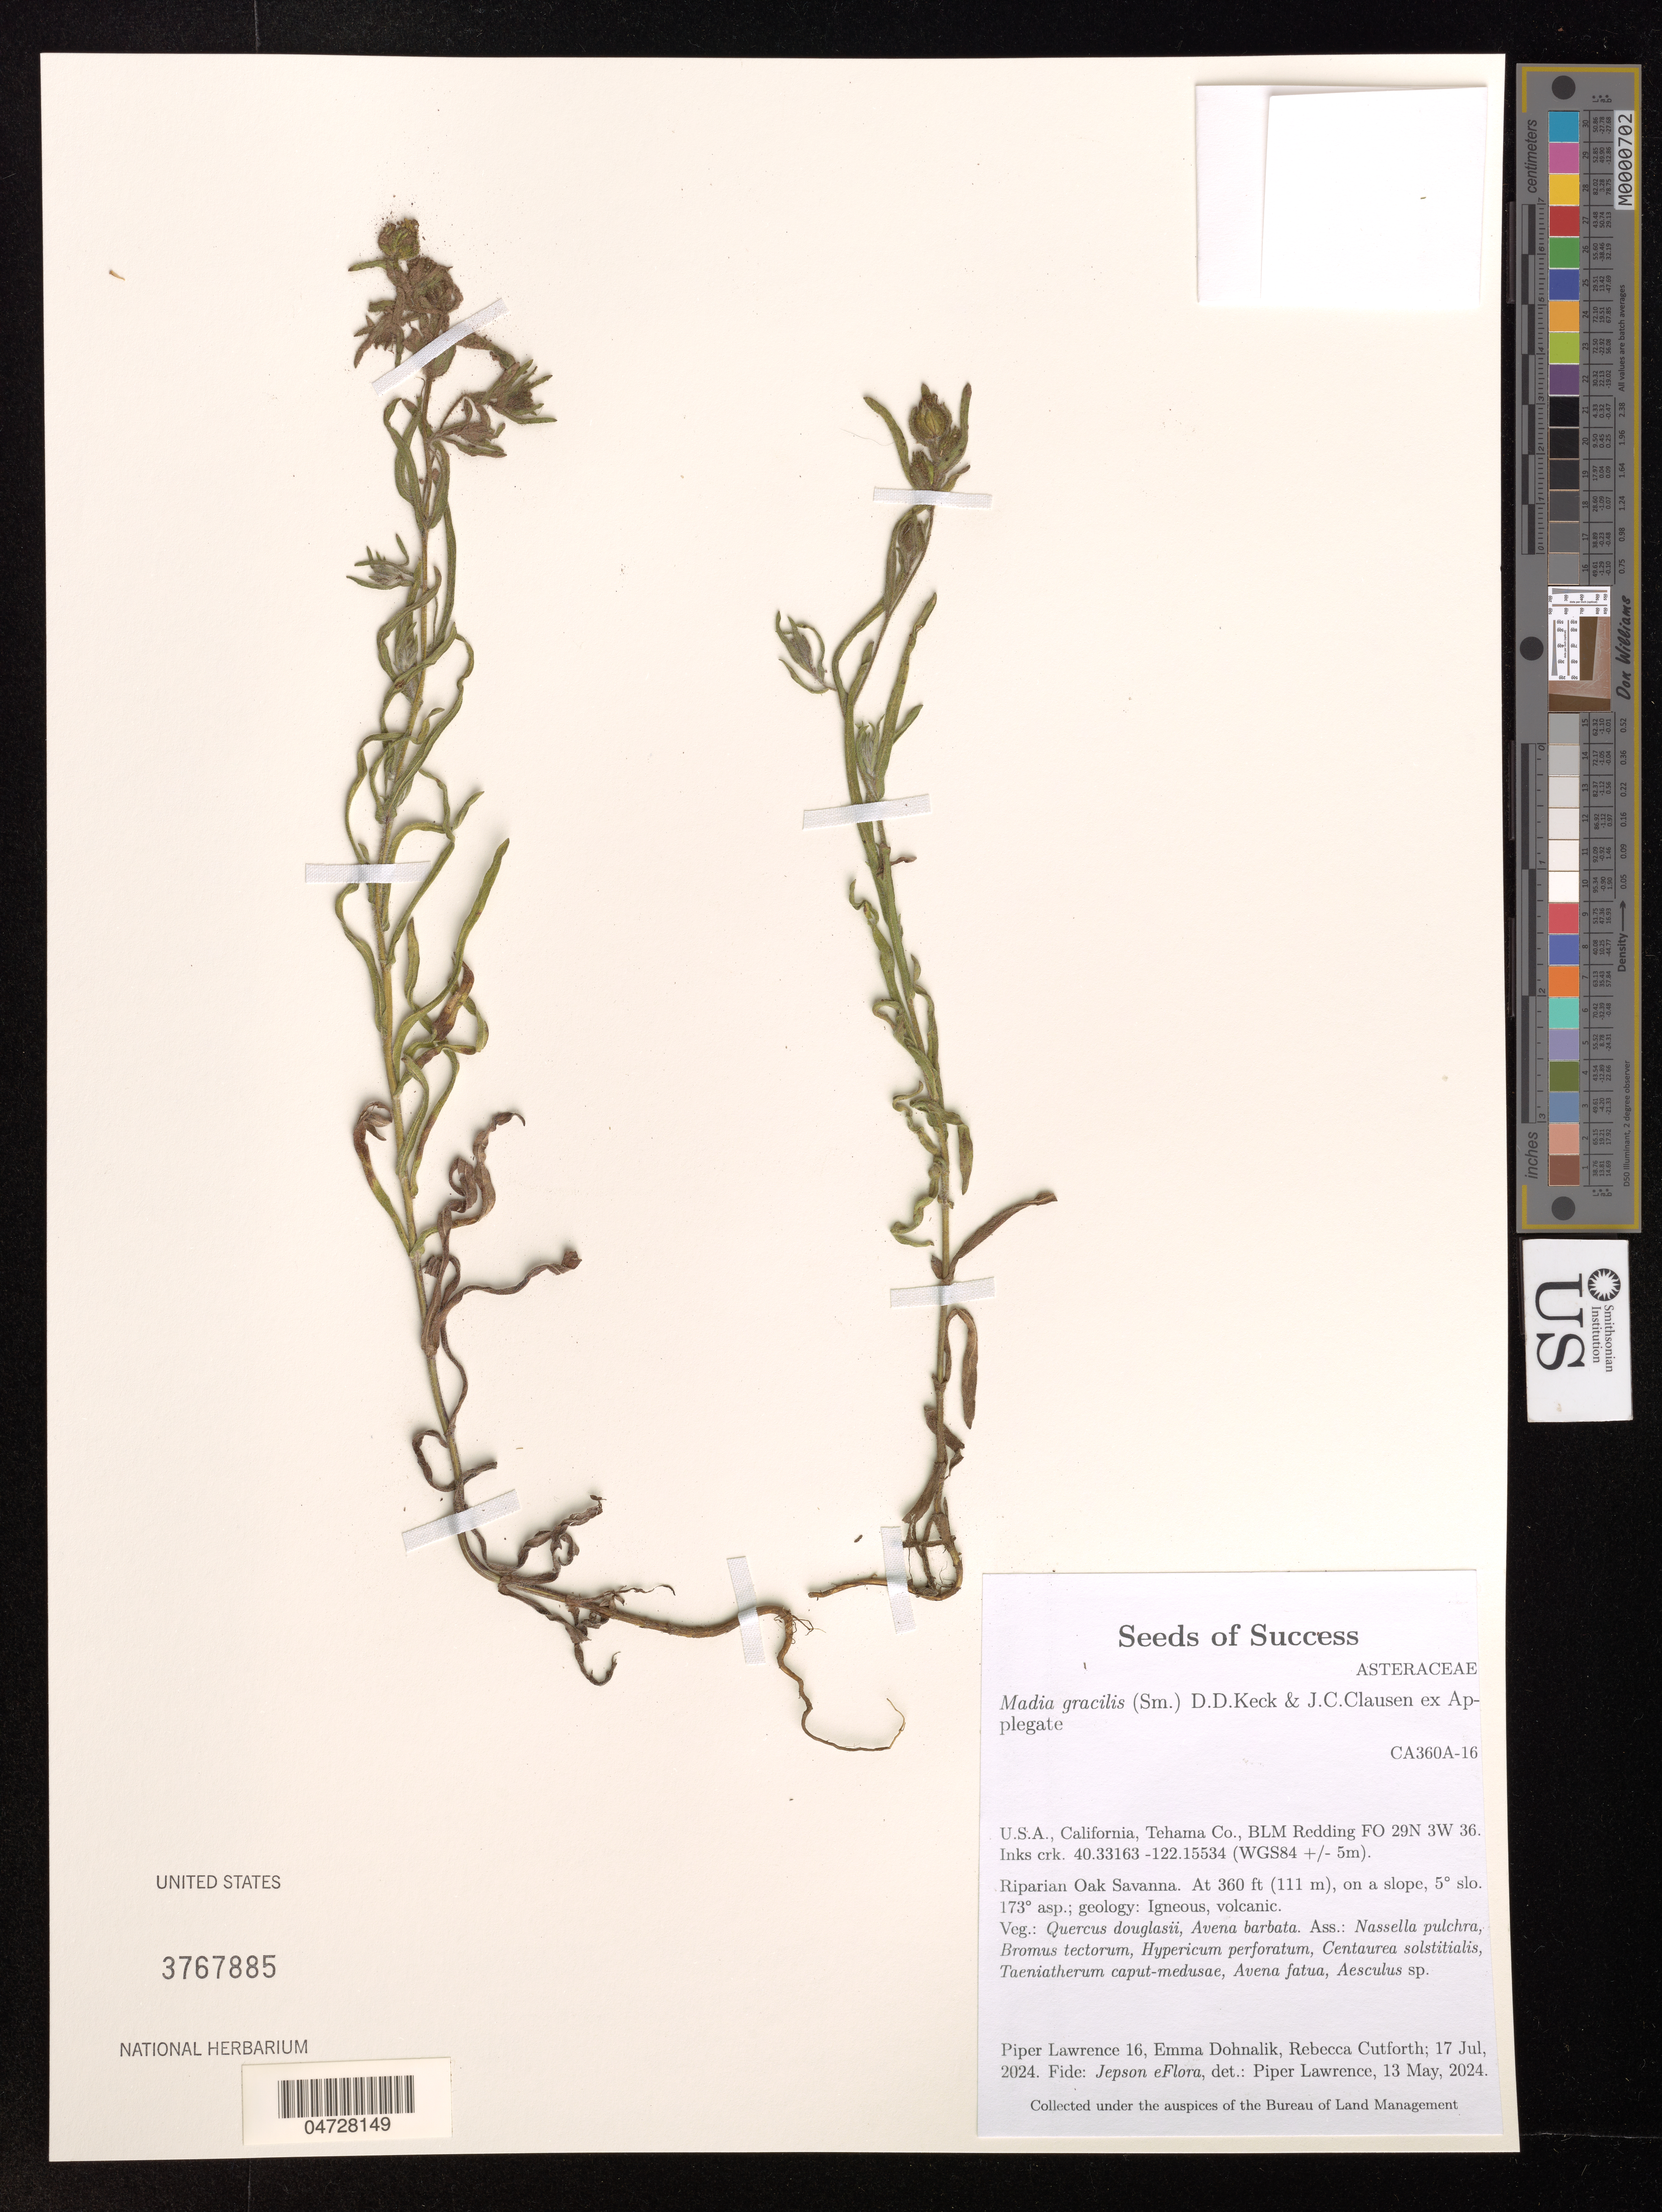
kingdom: Plantae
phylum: Tracheophyta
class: Magnoliopsida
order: Asterales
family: Asteraceae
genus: Madia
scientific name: Madia gracilis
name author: (Small ex Small) D.D. Keck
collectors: P. Lawrence, E. Dohnalik & R. Cutforth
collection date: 2024-07-17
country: United States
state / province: California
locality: Tehama Co., BLM Redding FO 29N 3W 36, Inks crk.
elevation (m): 110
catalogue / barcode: US 3767885